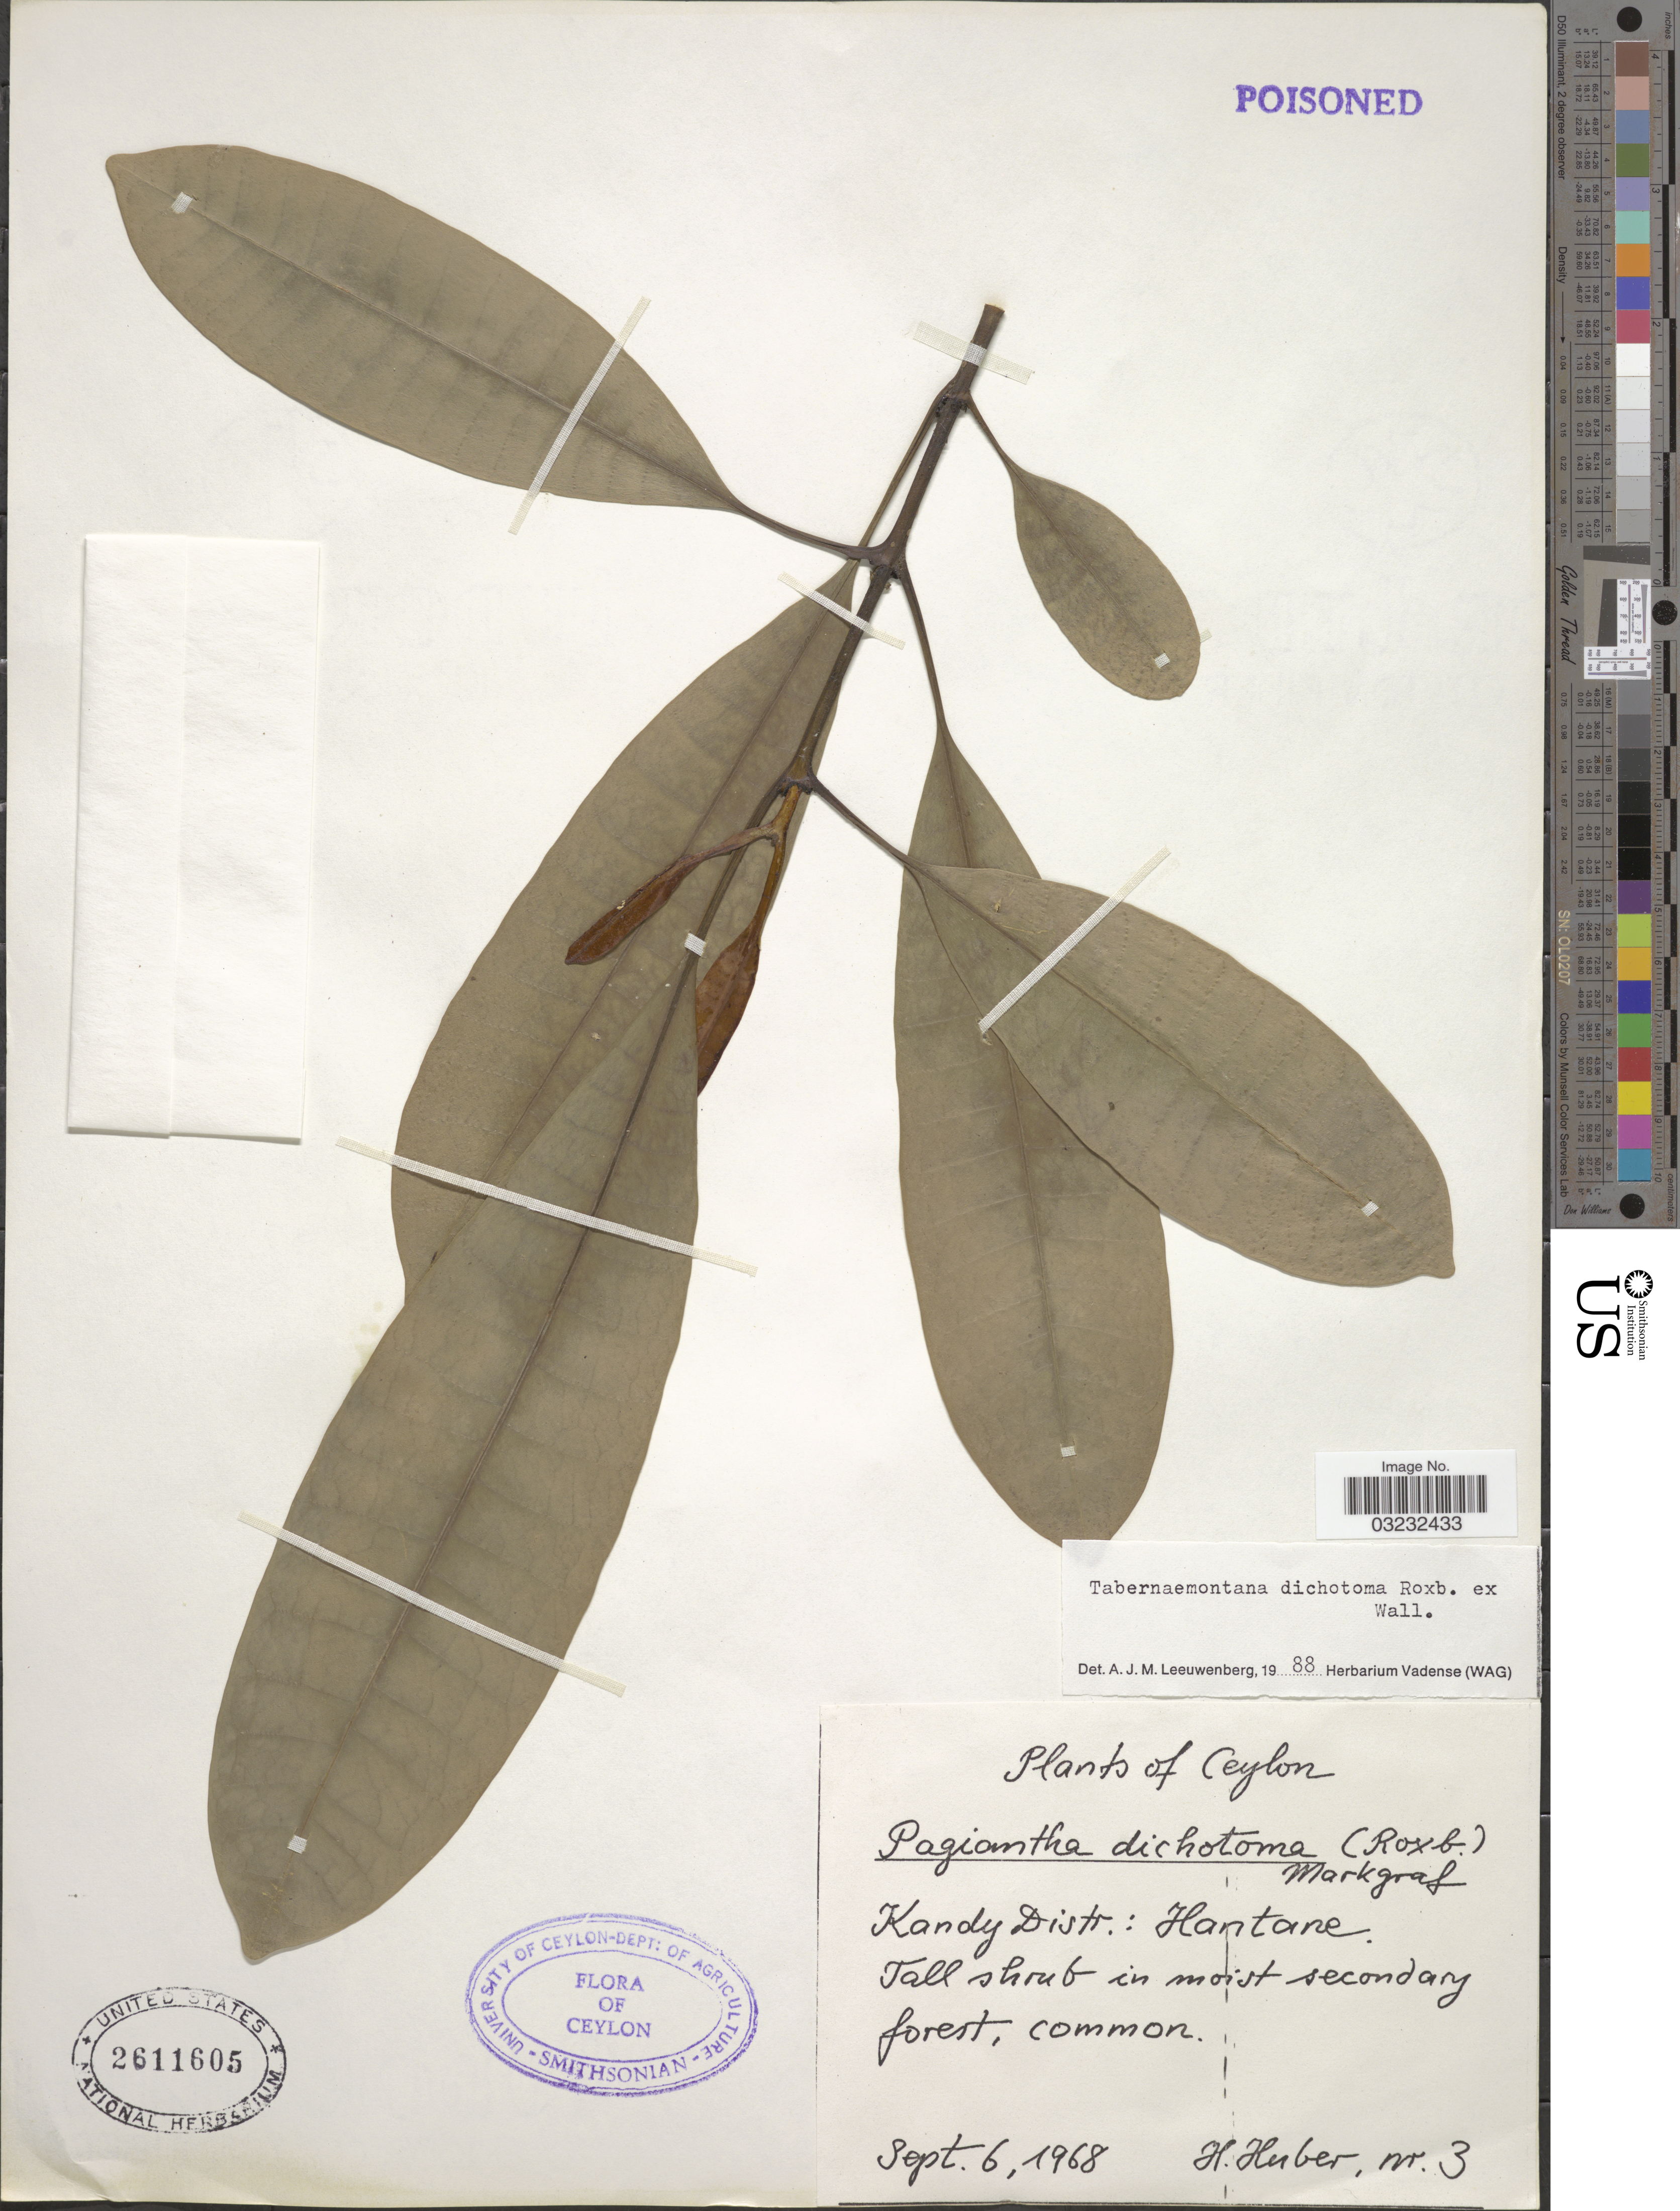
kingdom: Plantae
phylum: Tracheophyta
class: Magnoliopsida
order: Gentianales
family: Apocynaceae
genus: Tabernaemontana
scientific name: Tabernaemontana dichotoma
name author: Roxb. ex Wall.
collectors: H. Huber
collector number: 3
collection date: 1968-09-06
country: Sri Lanka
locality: Ceylon, Kandy Distr.: Hantane.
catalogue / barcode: US 2611605